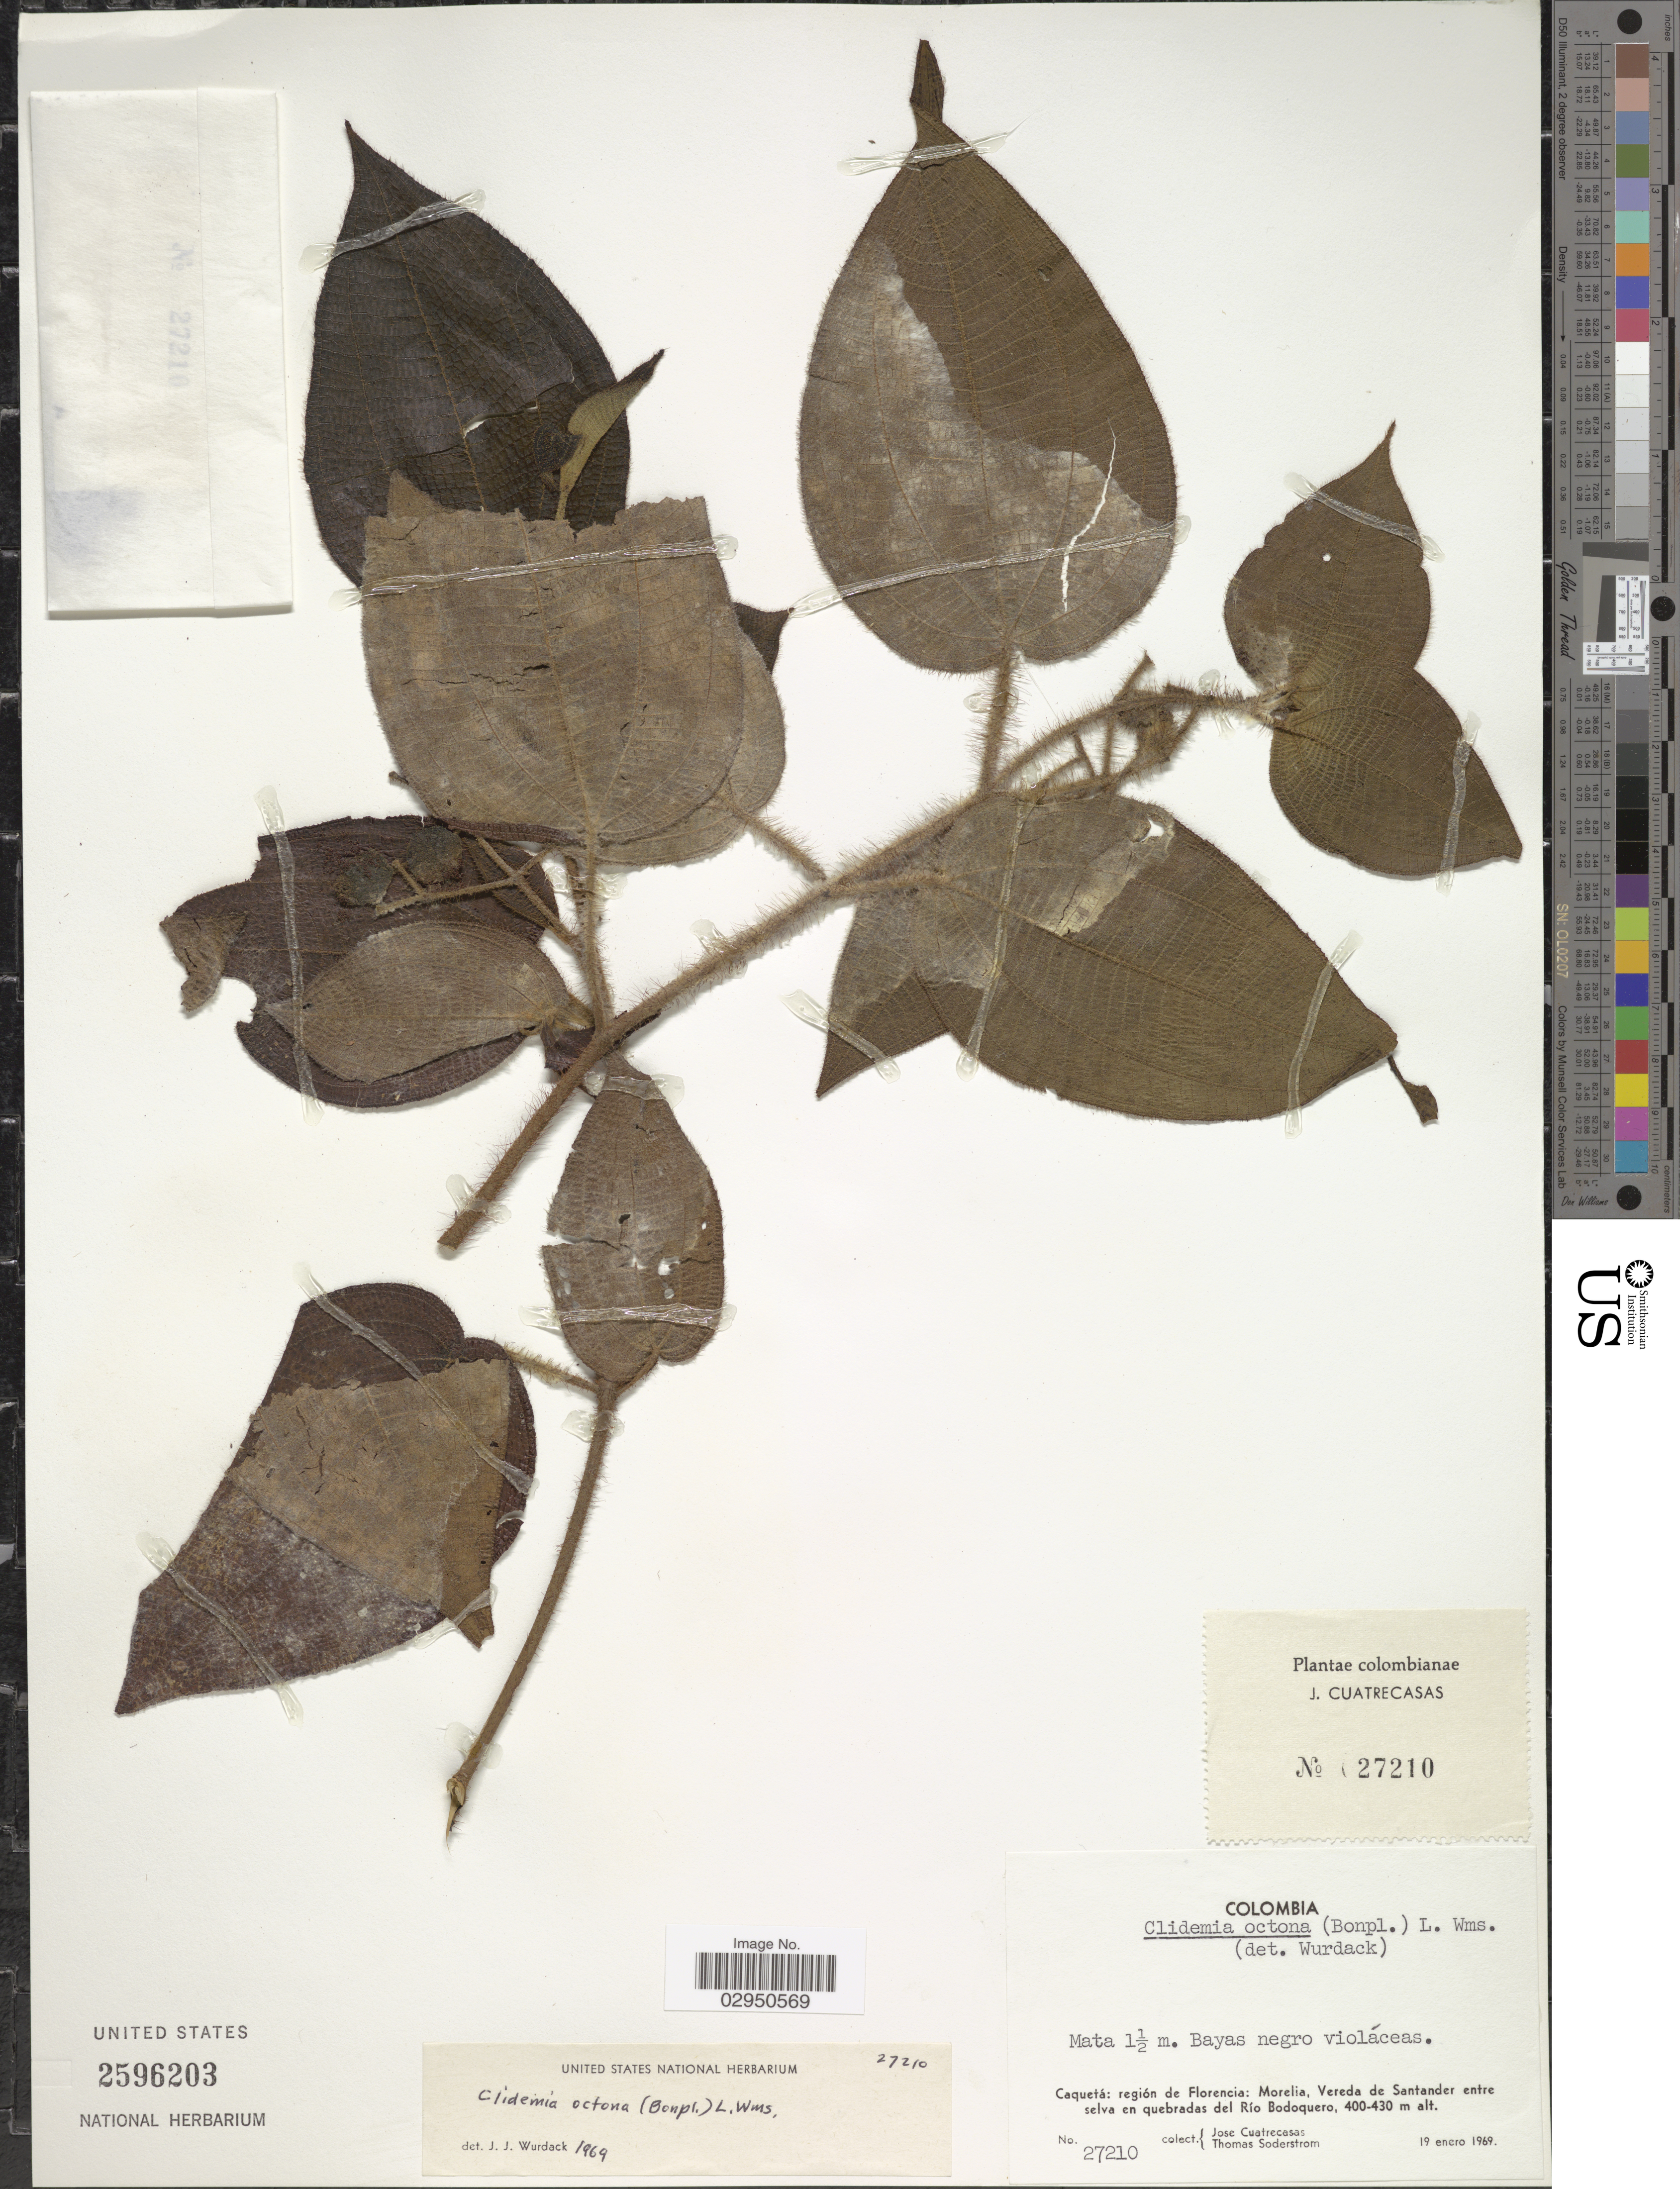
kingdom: Plantae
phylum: Tracheophyta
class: Magnoliopsida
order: Myrtales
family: Melastomataceae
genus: Clidemia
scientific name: Clidemia octona subsp. octona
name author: (Bonpl.) L.O. Williams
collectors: J. Cuatrecasas & T. R. Soderstrom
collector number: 27210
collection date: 1969-01-19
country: Colombia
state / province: Caquetá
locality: Región de Florencia: Morelia, Vereda de Santander entre selva en quebradas del Río Bodoquero.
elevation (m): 400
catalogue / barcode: US 2596203